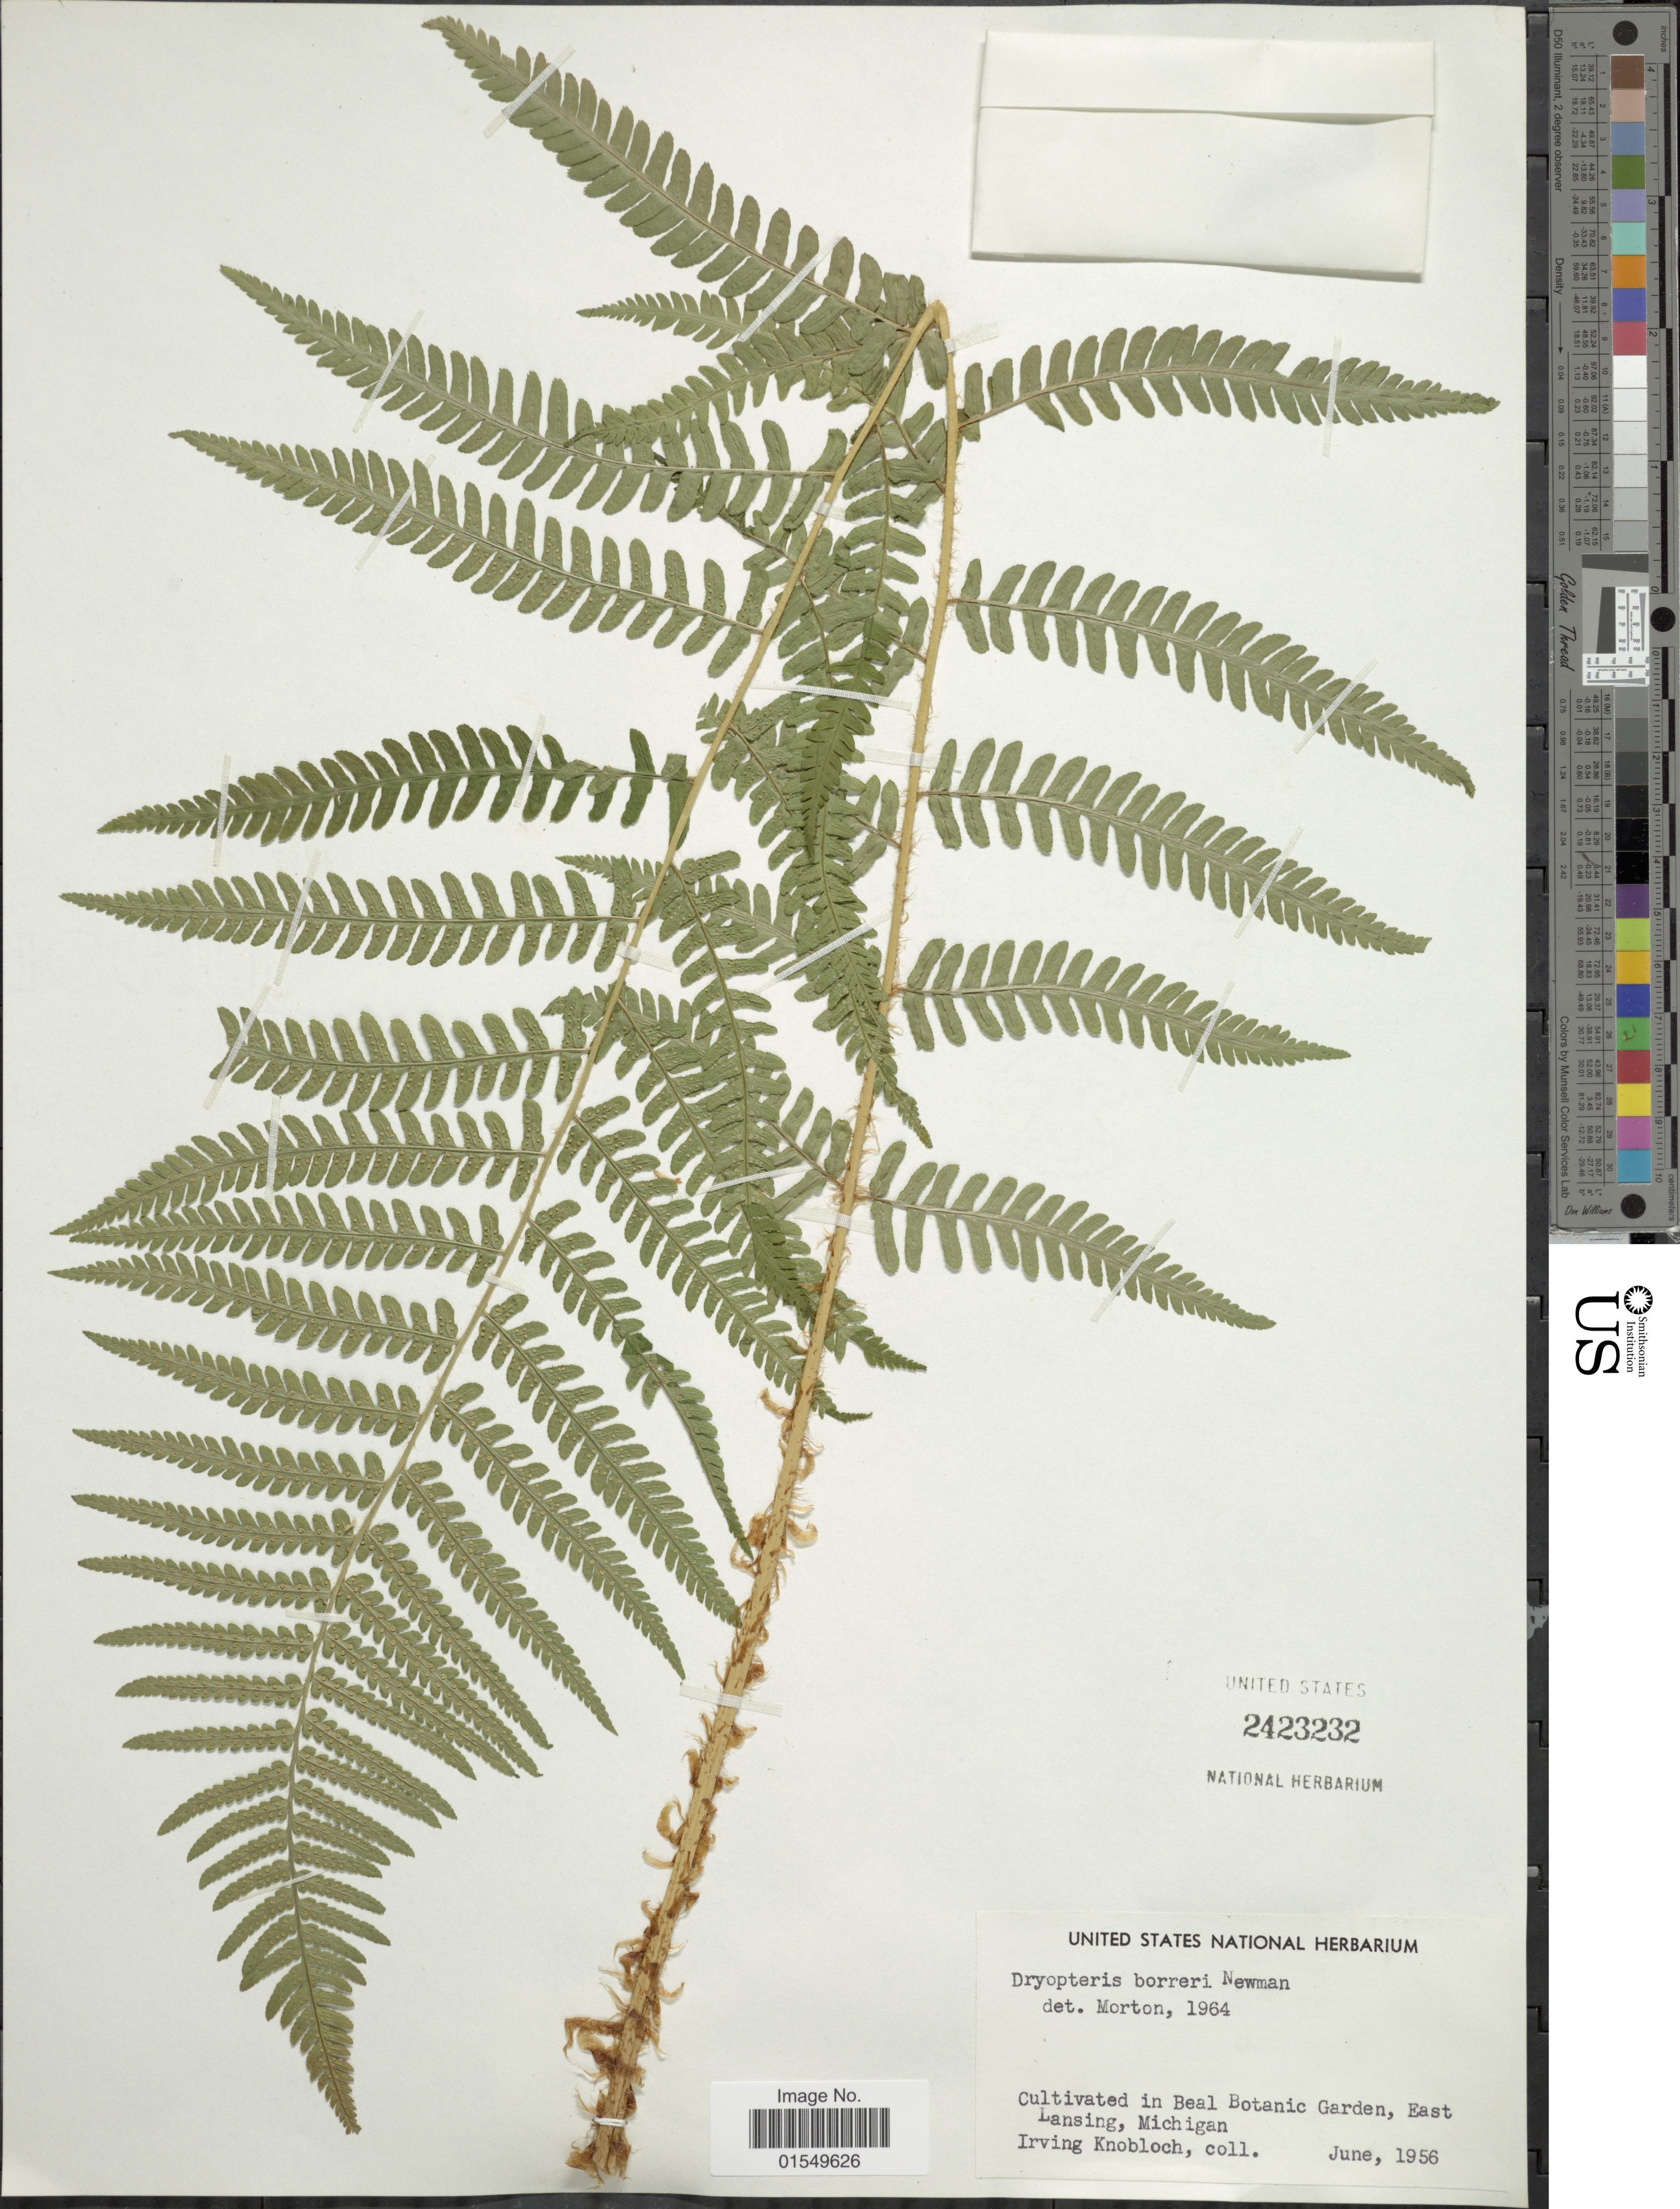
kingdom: Plantae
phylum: Tracheophyta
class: Polypodiopsida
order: Polypodiales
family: Dryopteridaceae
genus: Dryopteris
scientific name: Dryopteris borreri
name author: (Newman) Oberholzer & Tavel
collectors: I. W. Knobloch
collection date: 1956-06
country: United States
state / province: Michigan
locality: Beal Botanic Garden, East Lansing, Michigan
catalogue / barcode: US 2423232